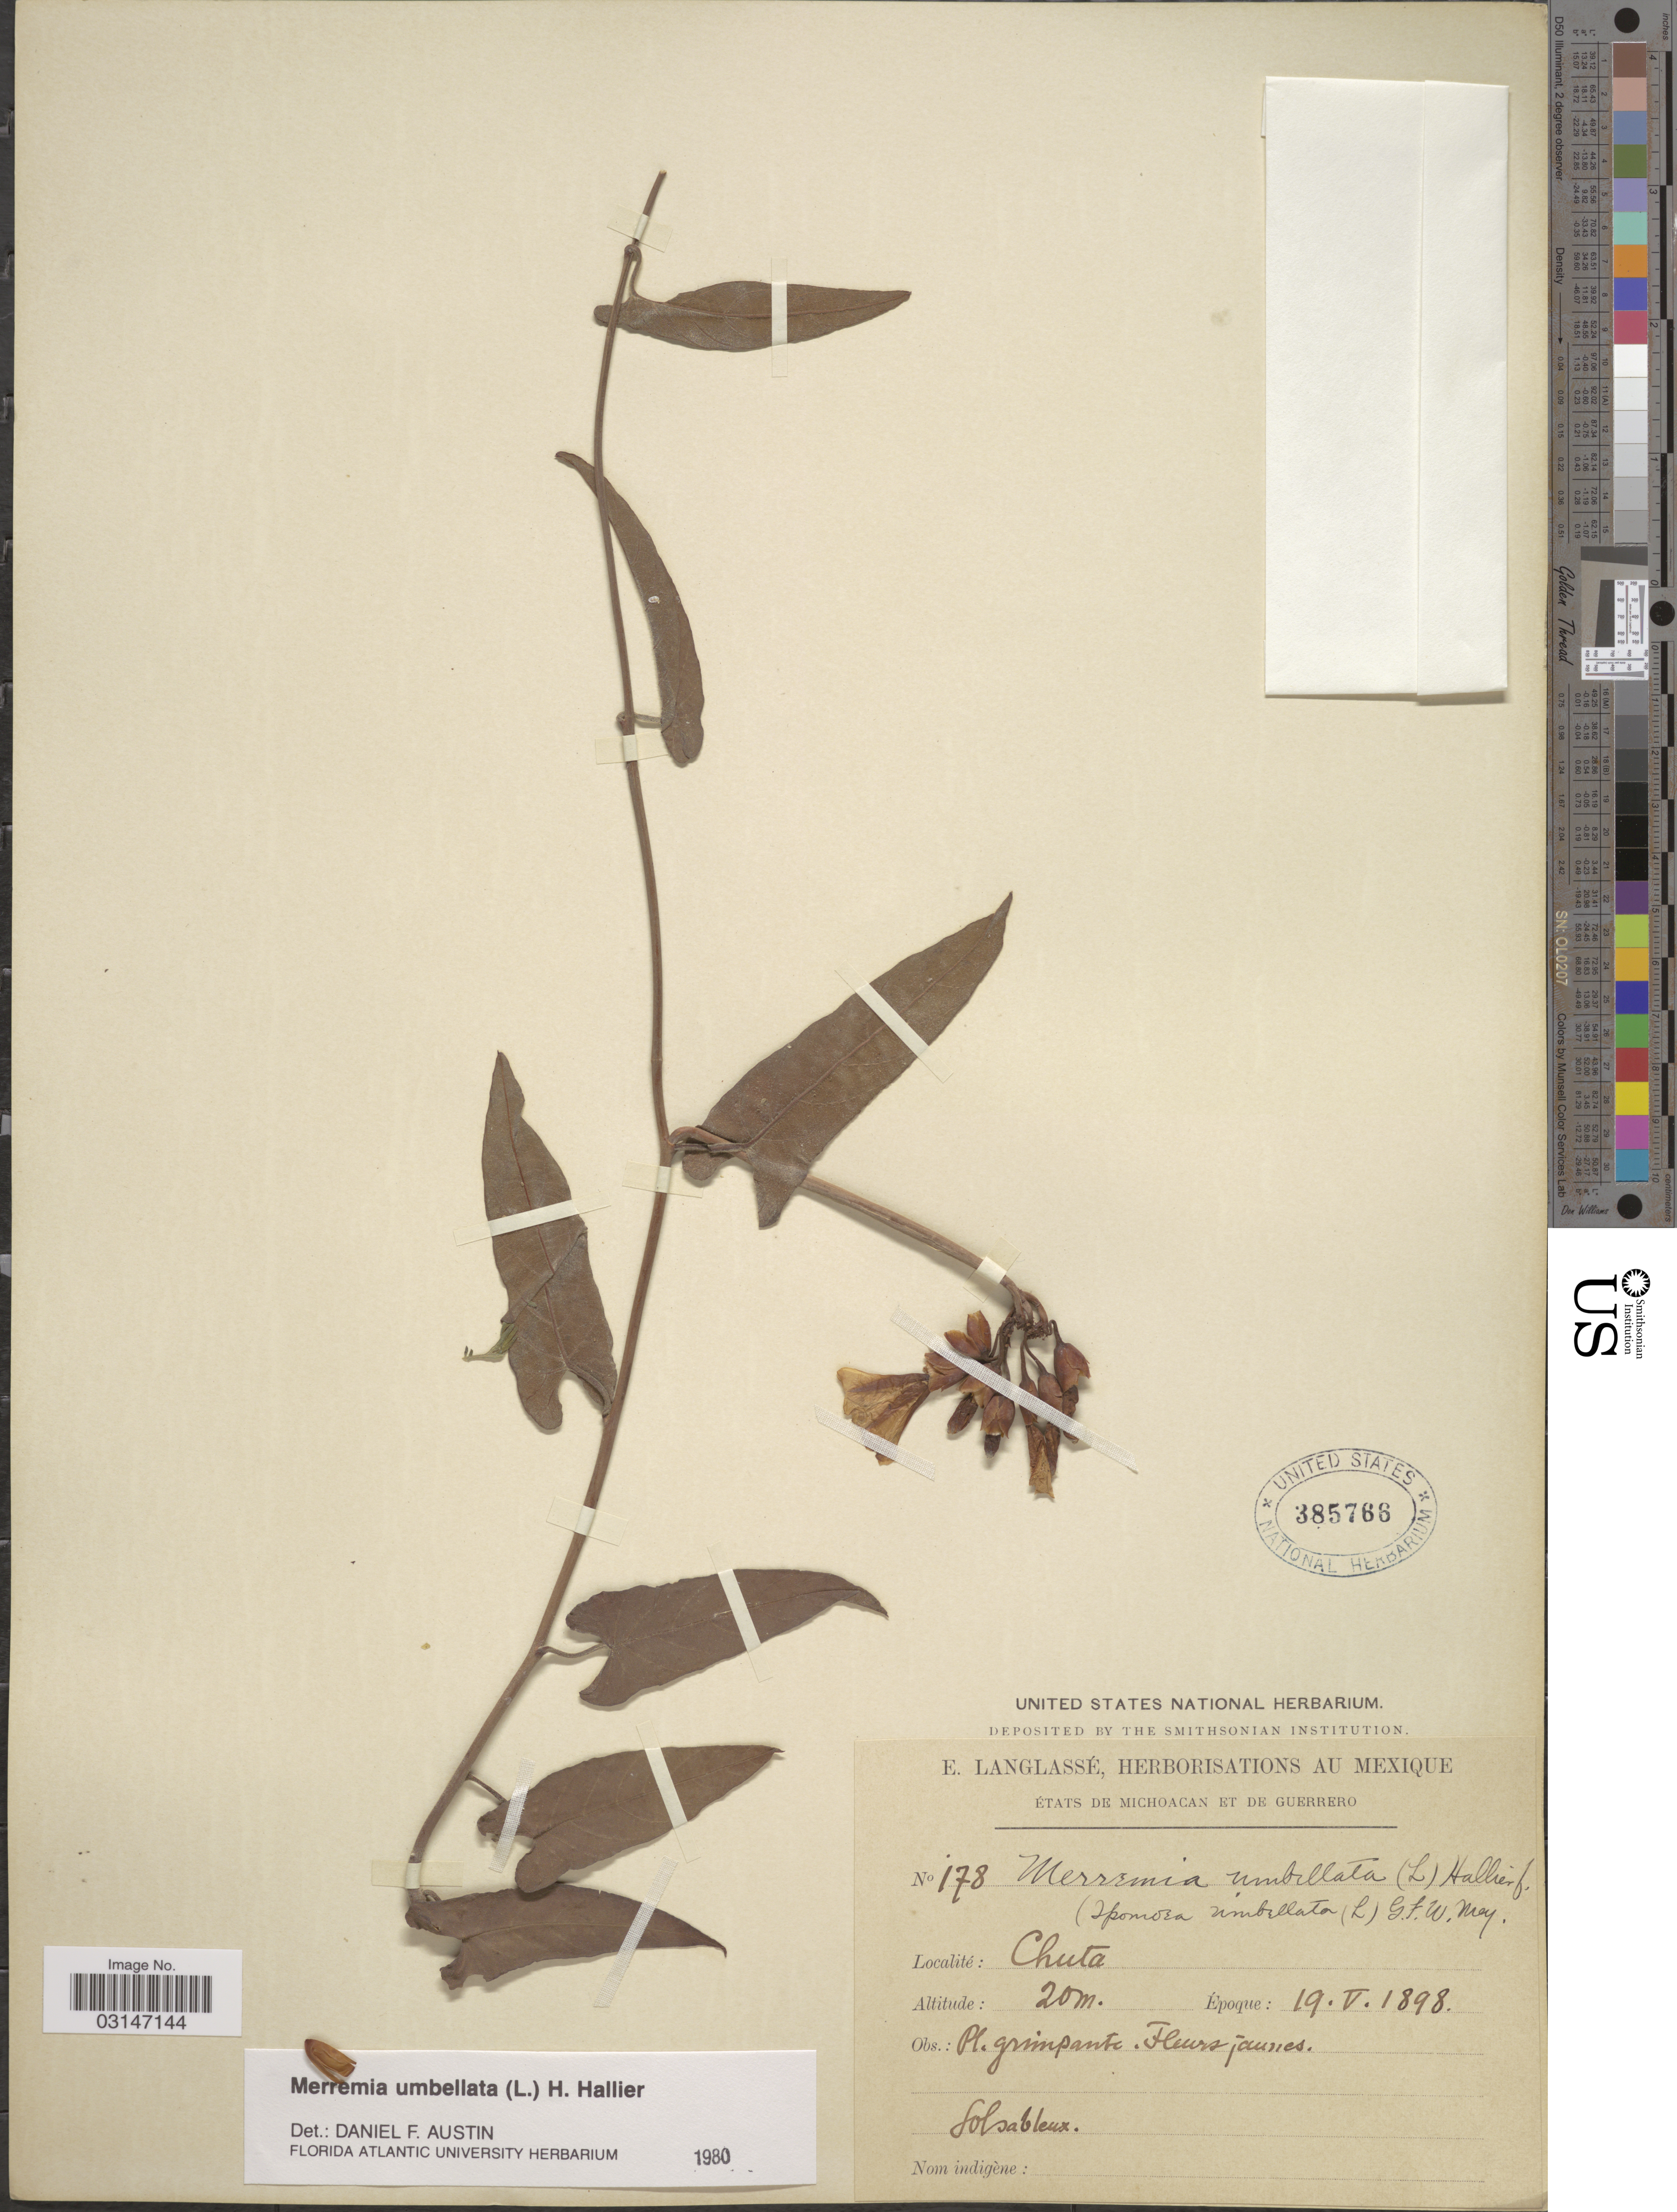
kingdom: Plantae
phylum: Tracheophyta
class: Magnoliopsida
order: Solanales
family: Convolvulaceae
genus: Camonea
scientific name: Camonea umbellata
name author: (L.) A. R. Simões & Staples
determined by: Strong, Mark T., (BOT), Smithsonian Institution - National Museum of Natural History (UNITED STATES)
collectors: E. Langlassé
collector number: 178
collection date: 1898-05-19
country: Mexico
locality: États De Michoacan Et De Guerrero, Chuta.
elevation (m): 20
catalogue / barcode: US 385766